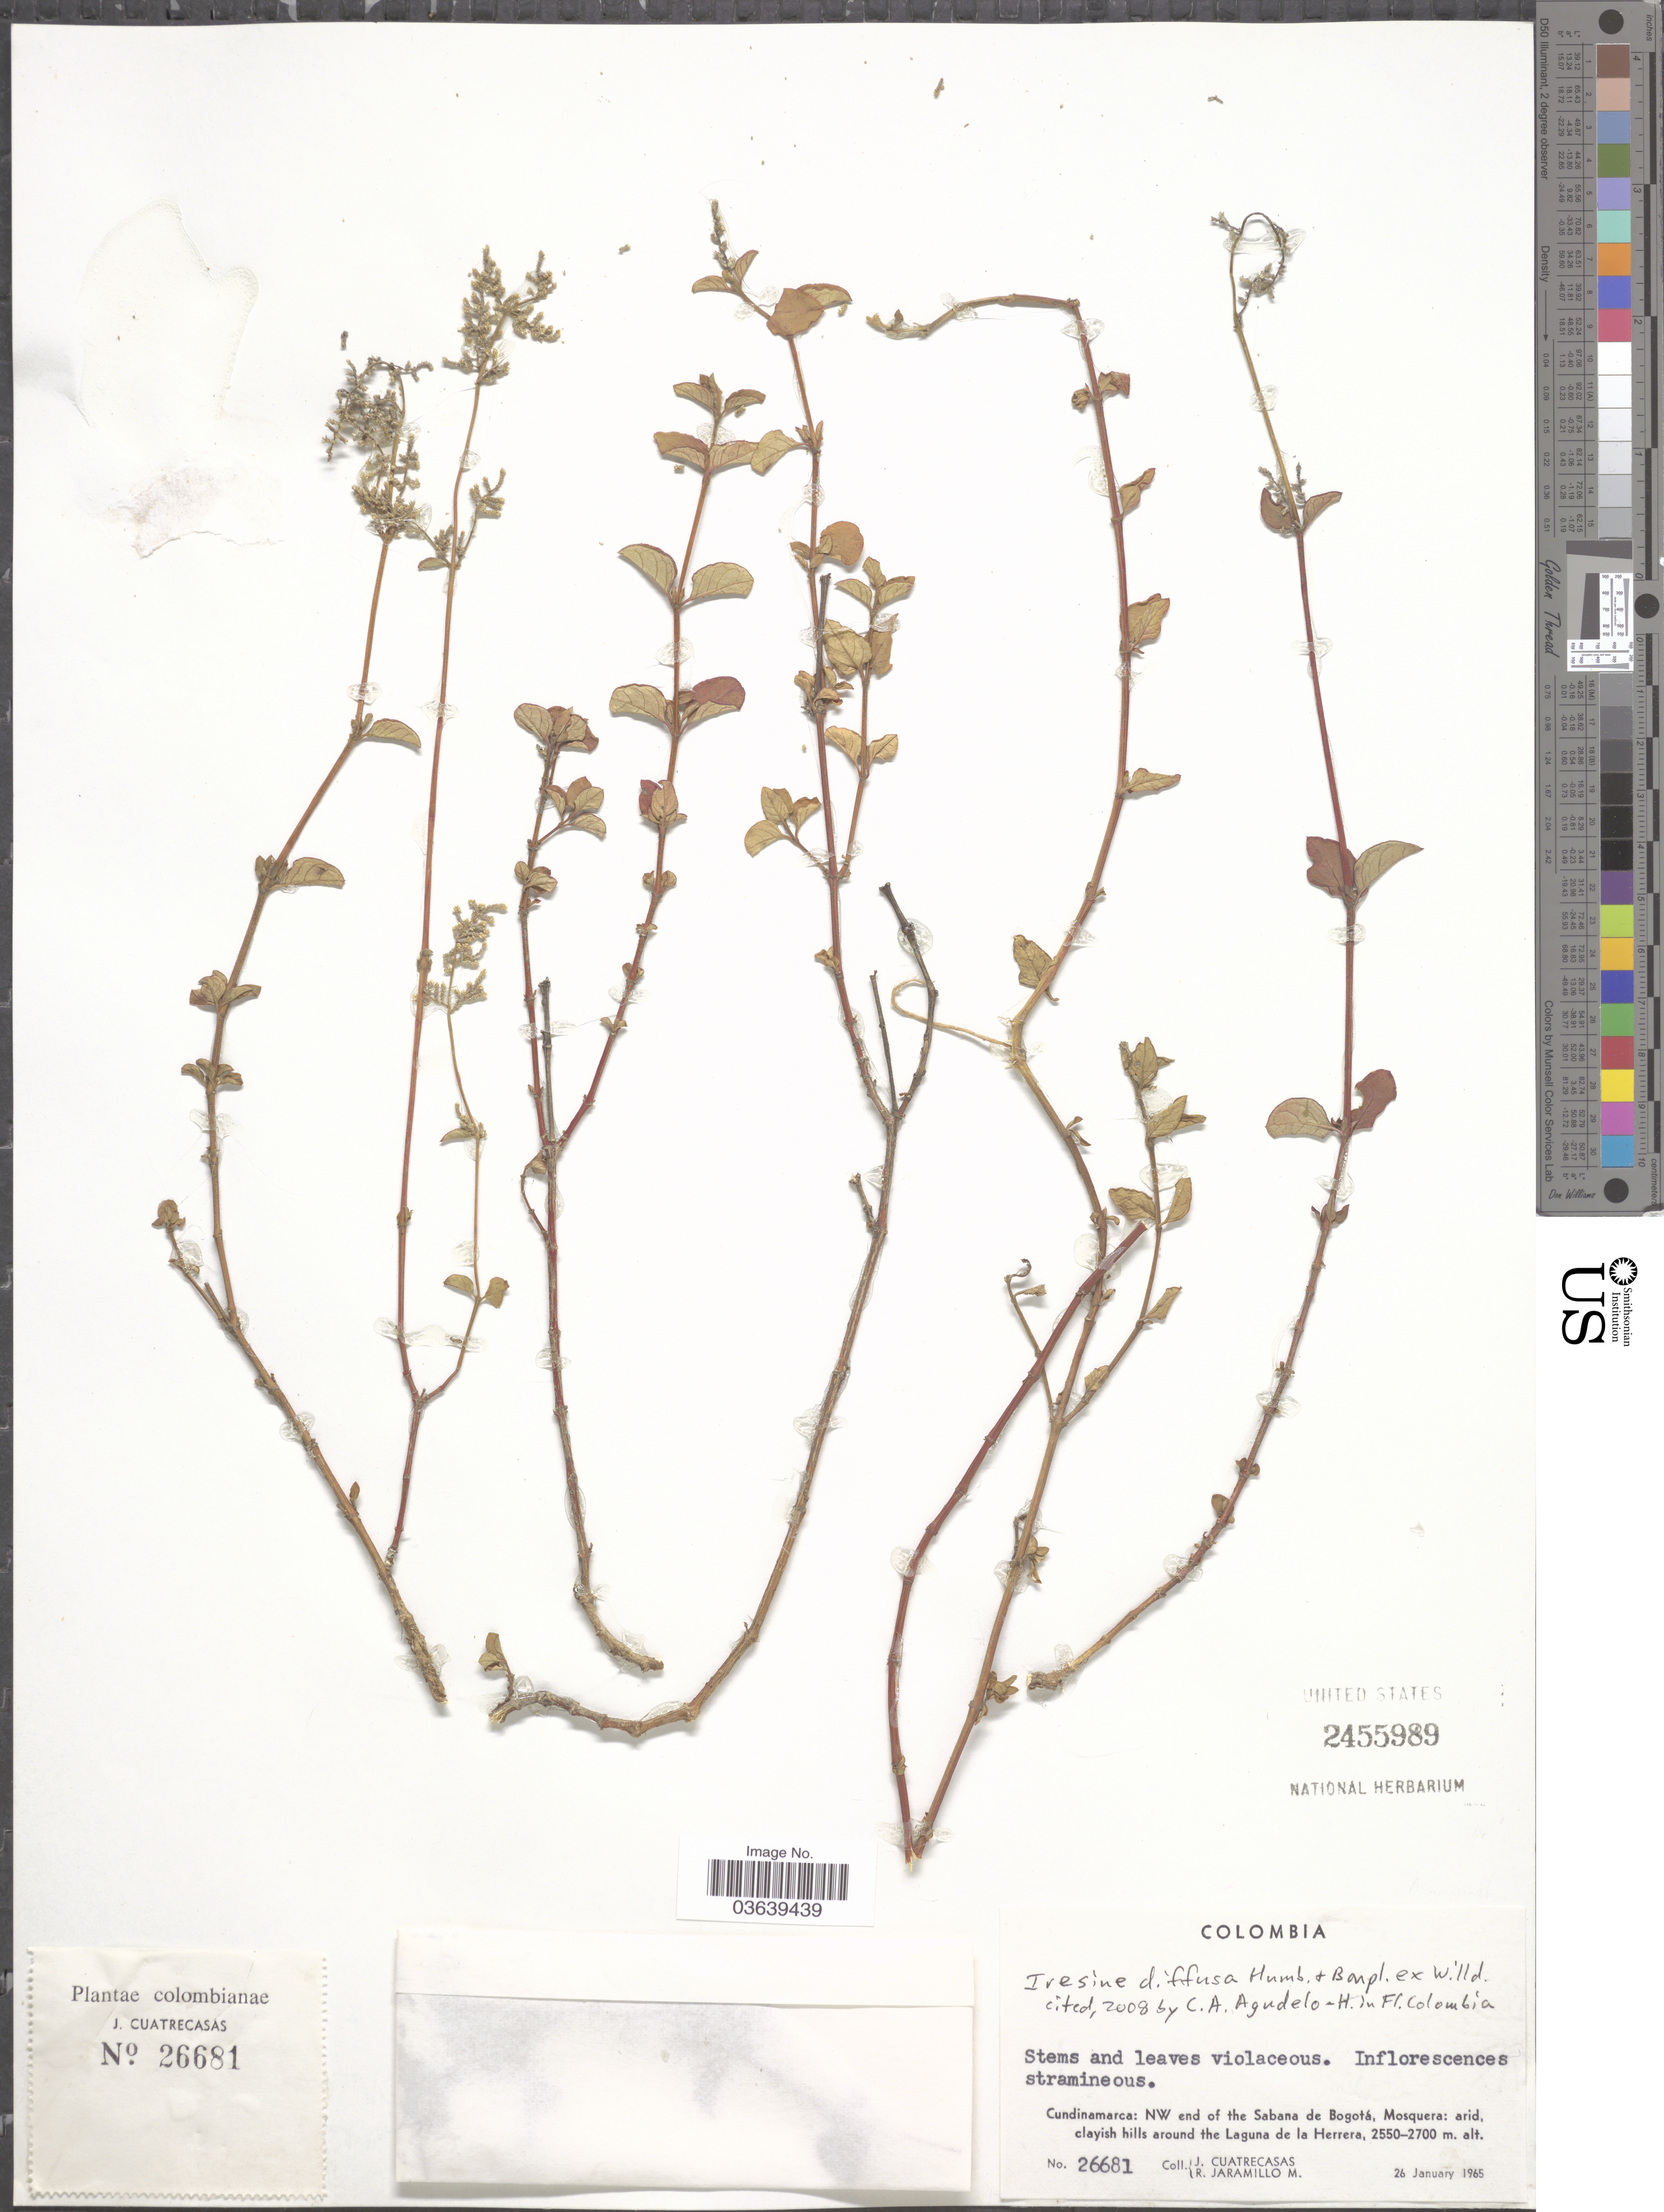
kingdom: Plantae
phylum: Tracheophyta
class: Magnoliopsida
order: Caryophyllales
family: Amaranthaceae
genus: Iresine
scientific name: Iresine diffusa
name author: Humb. & Bonpl. ex Willd.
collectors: J. Cuatrecasas & R. Jaramillo M.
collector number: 26681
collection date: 1965-01-26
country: Colombia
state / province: Cundinamarca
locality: NW end of the Sabana de Bogotá, Mosquera: arid, clayish hills around the Laguna de la Herrera.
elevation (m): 2550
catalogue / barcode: US 2455989